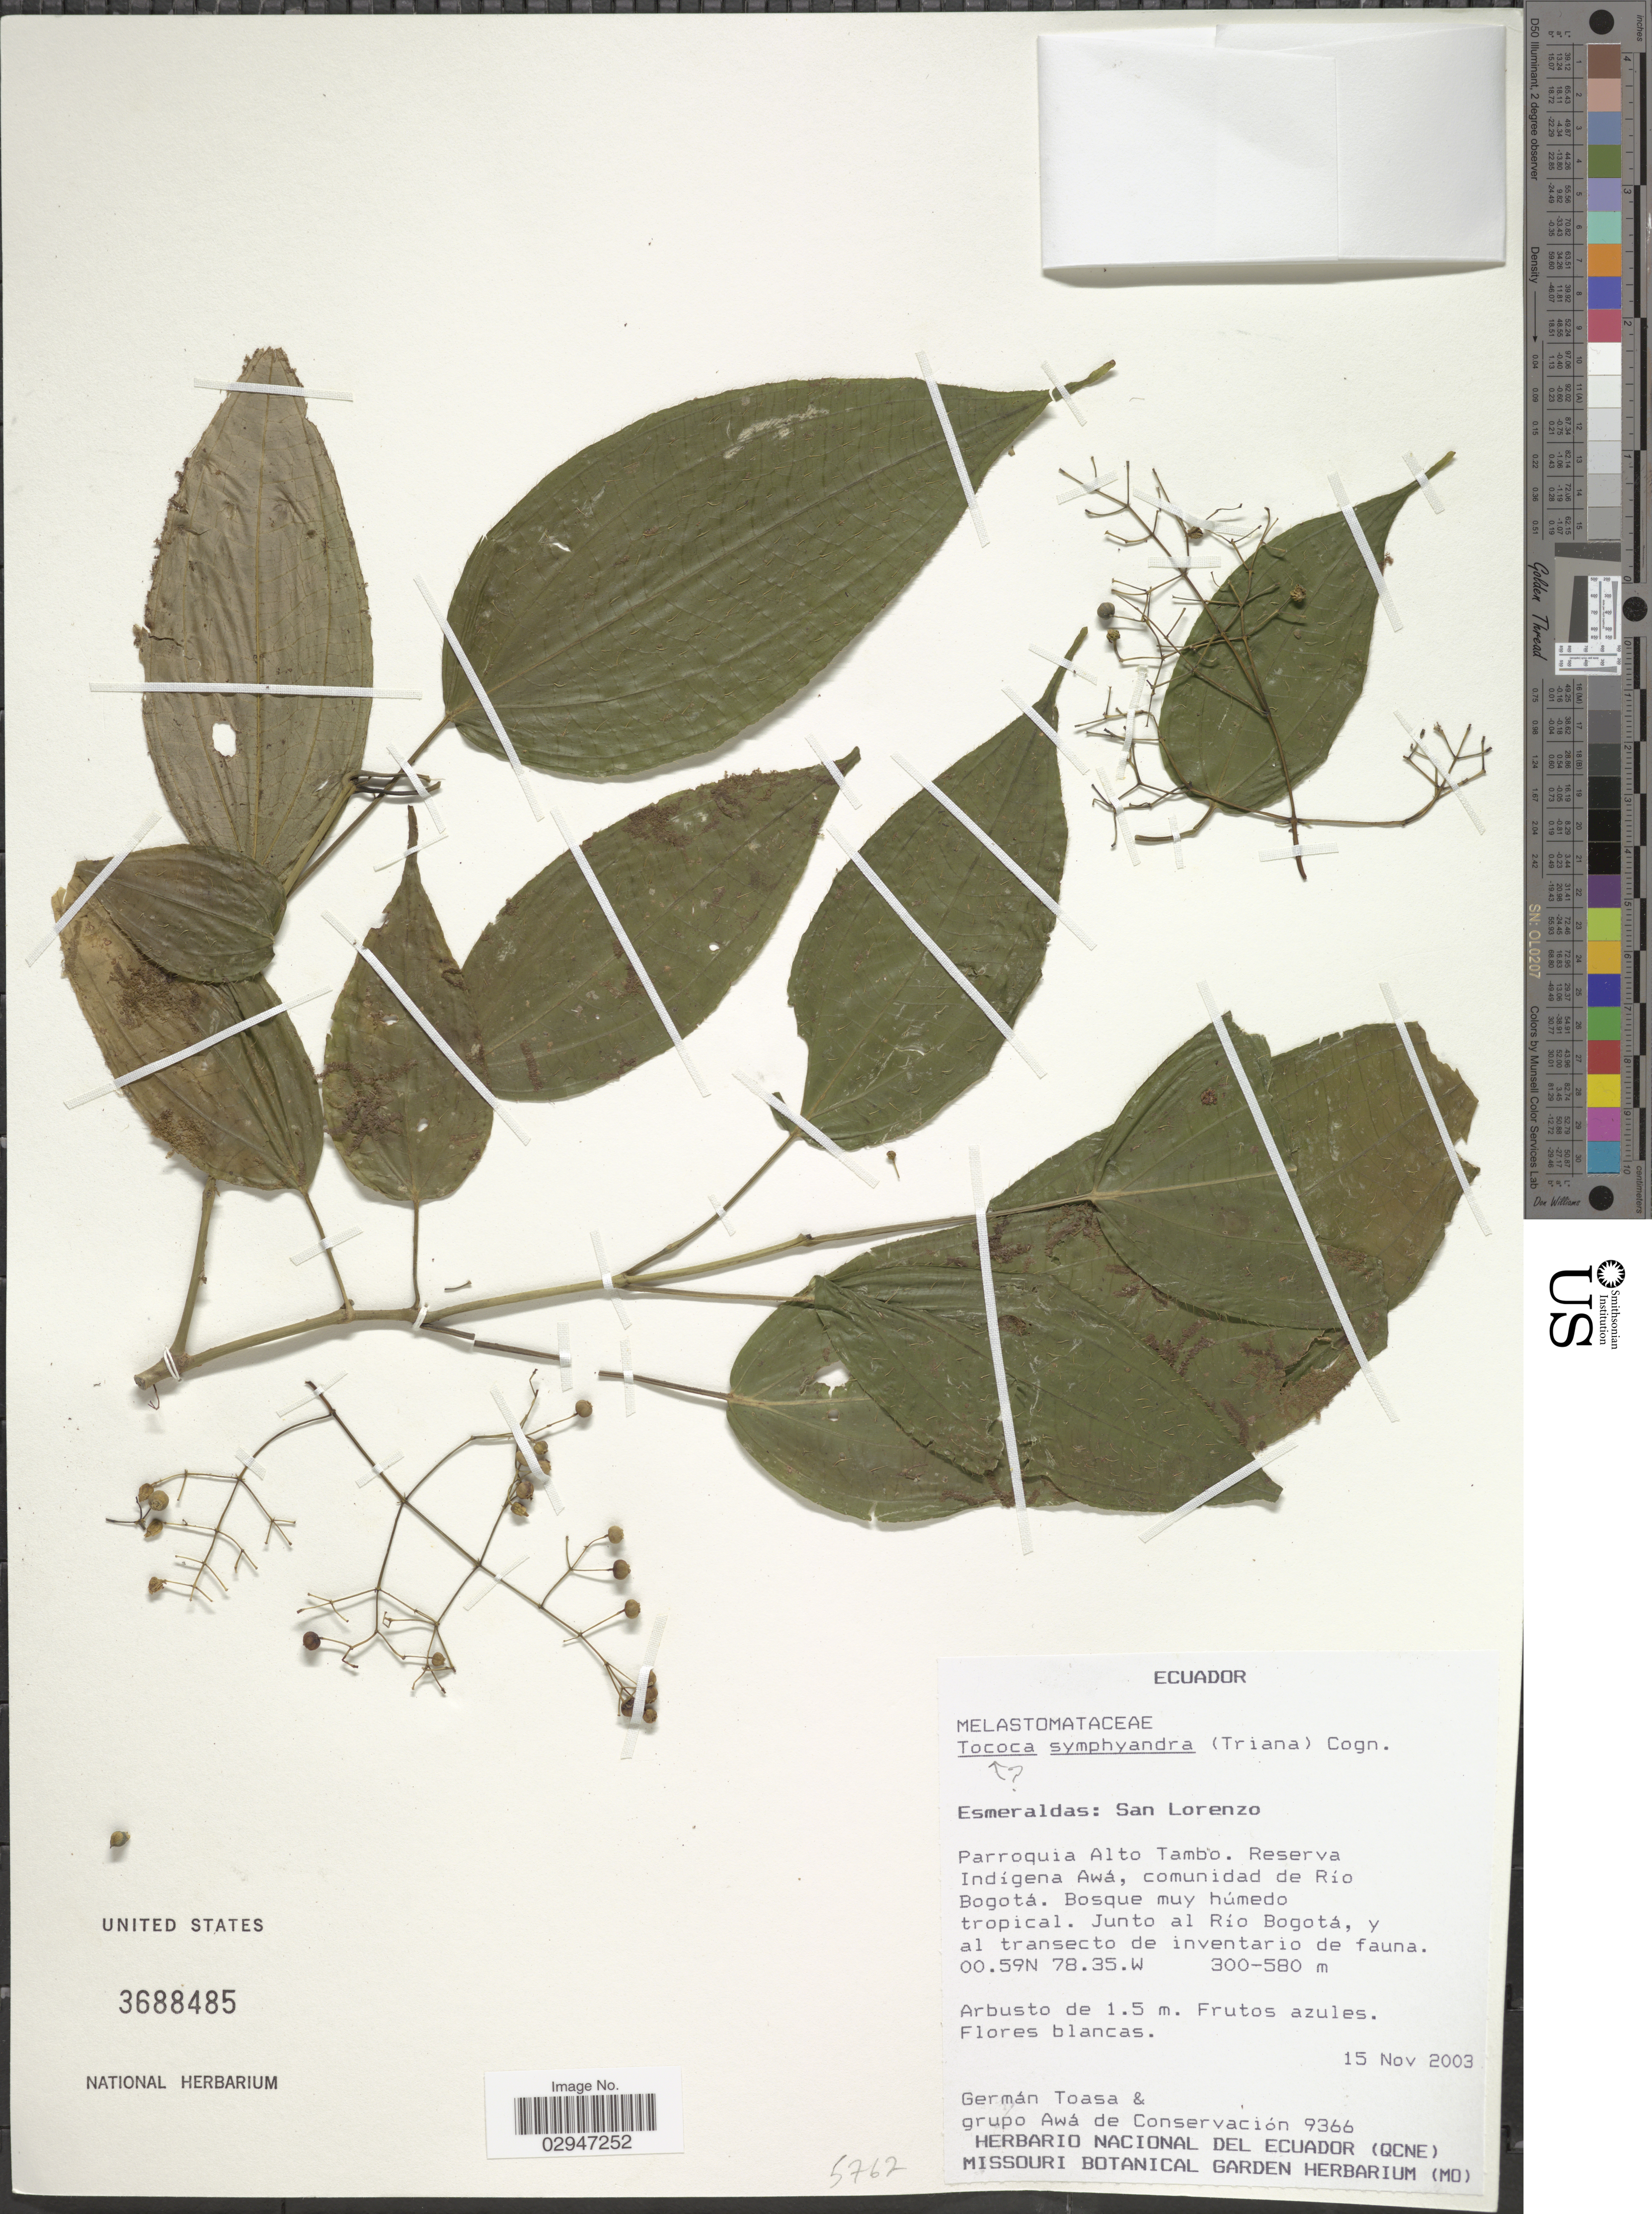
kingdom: Plantae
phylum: Tracheophyta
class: Magnoliopsida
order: Myrtales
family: Melastomataceae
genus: Tococa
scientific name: Tococa symphyandra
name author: (Triana) Cogn.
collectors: G. Toasa & Grupo Awá de Conservación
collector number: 9366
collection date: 2003-11-15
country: Ecuador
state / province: Esmeraldas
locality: San Lorenzo. Parroquia Alto Tambo. Reserva Indígena Awá, comunidad de Río Bogotá. Junto al Río Bogotá, y al transecto de inventario de fauna.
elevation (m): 300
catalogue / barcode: US 3688485